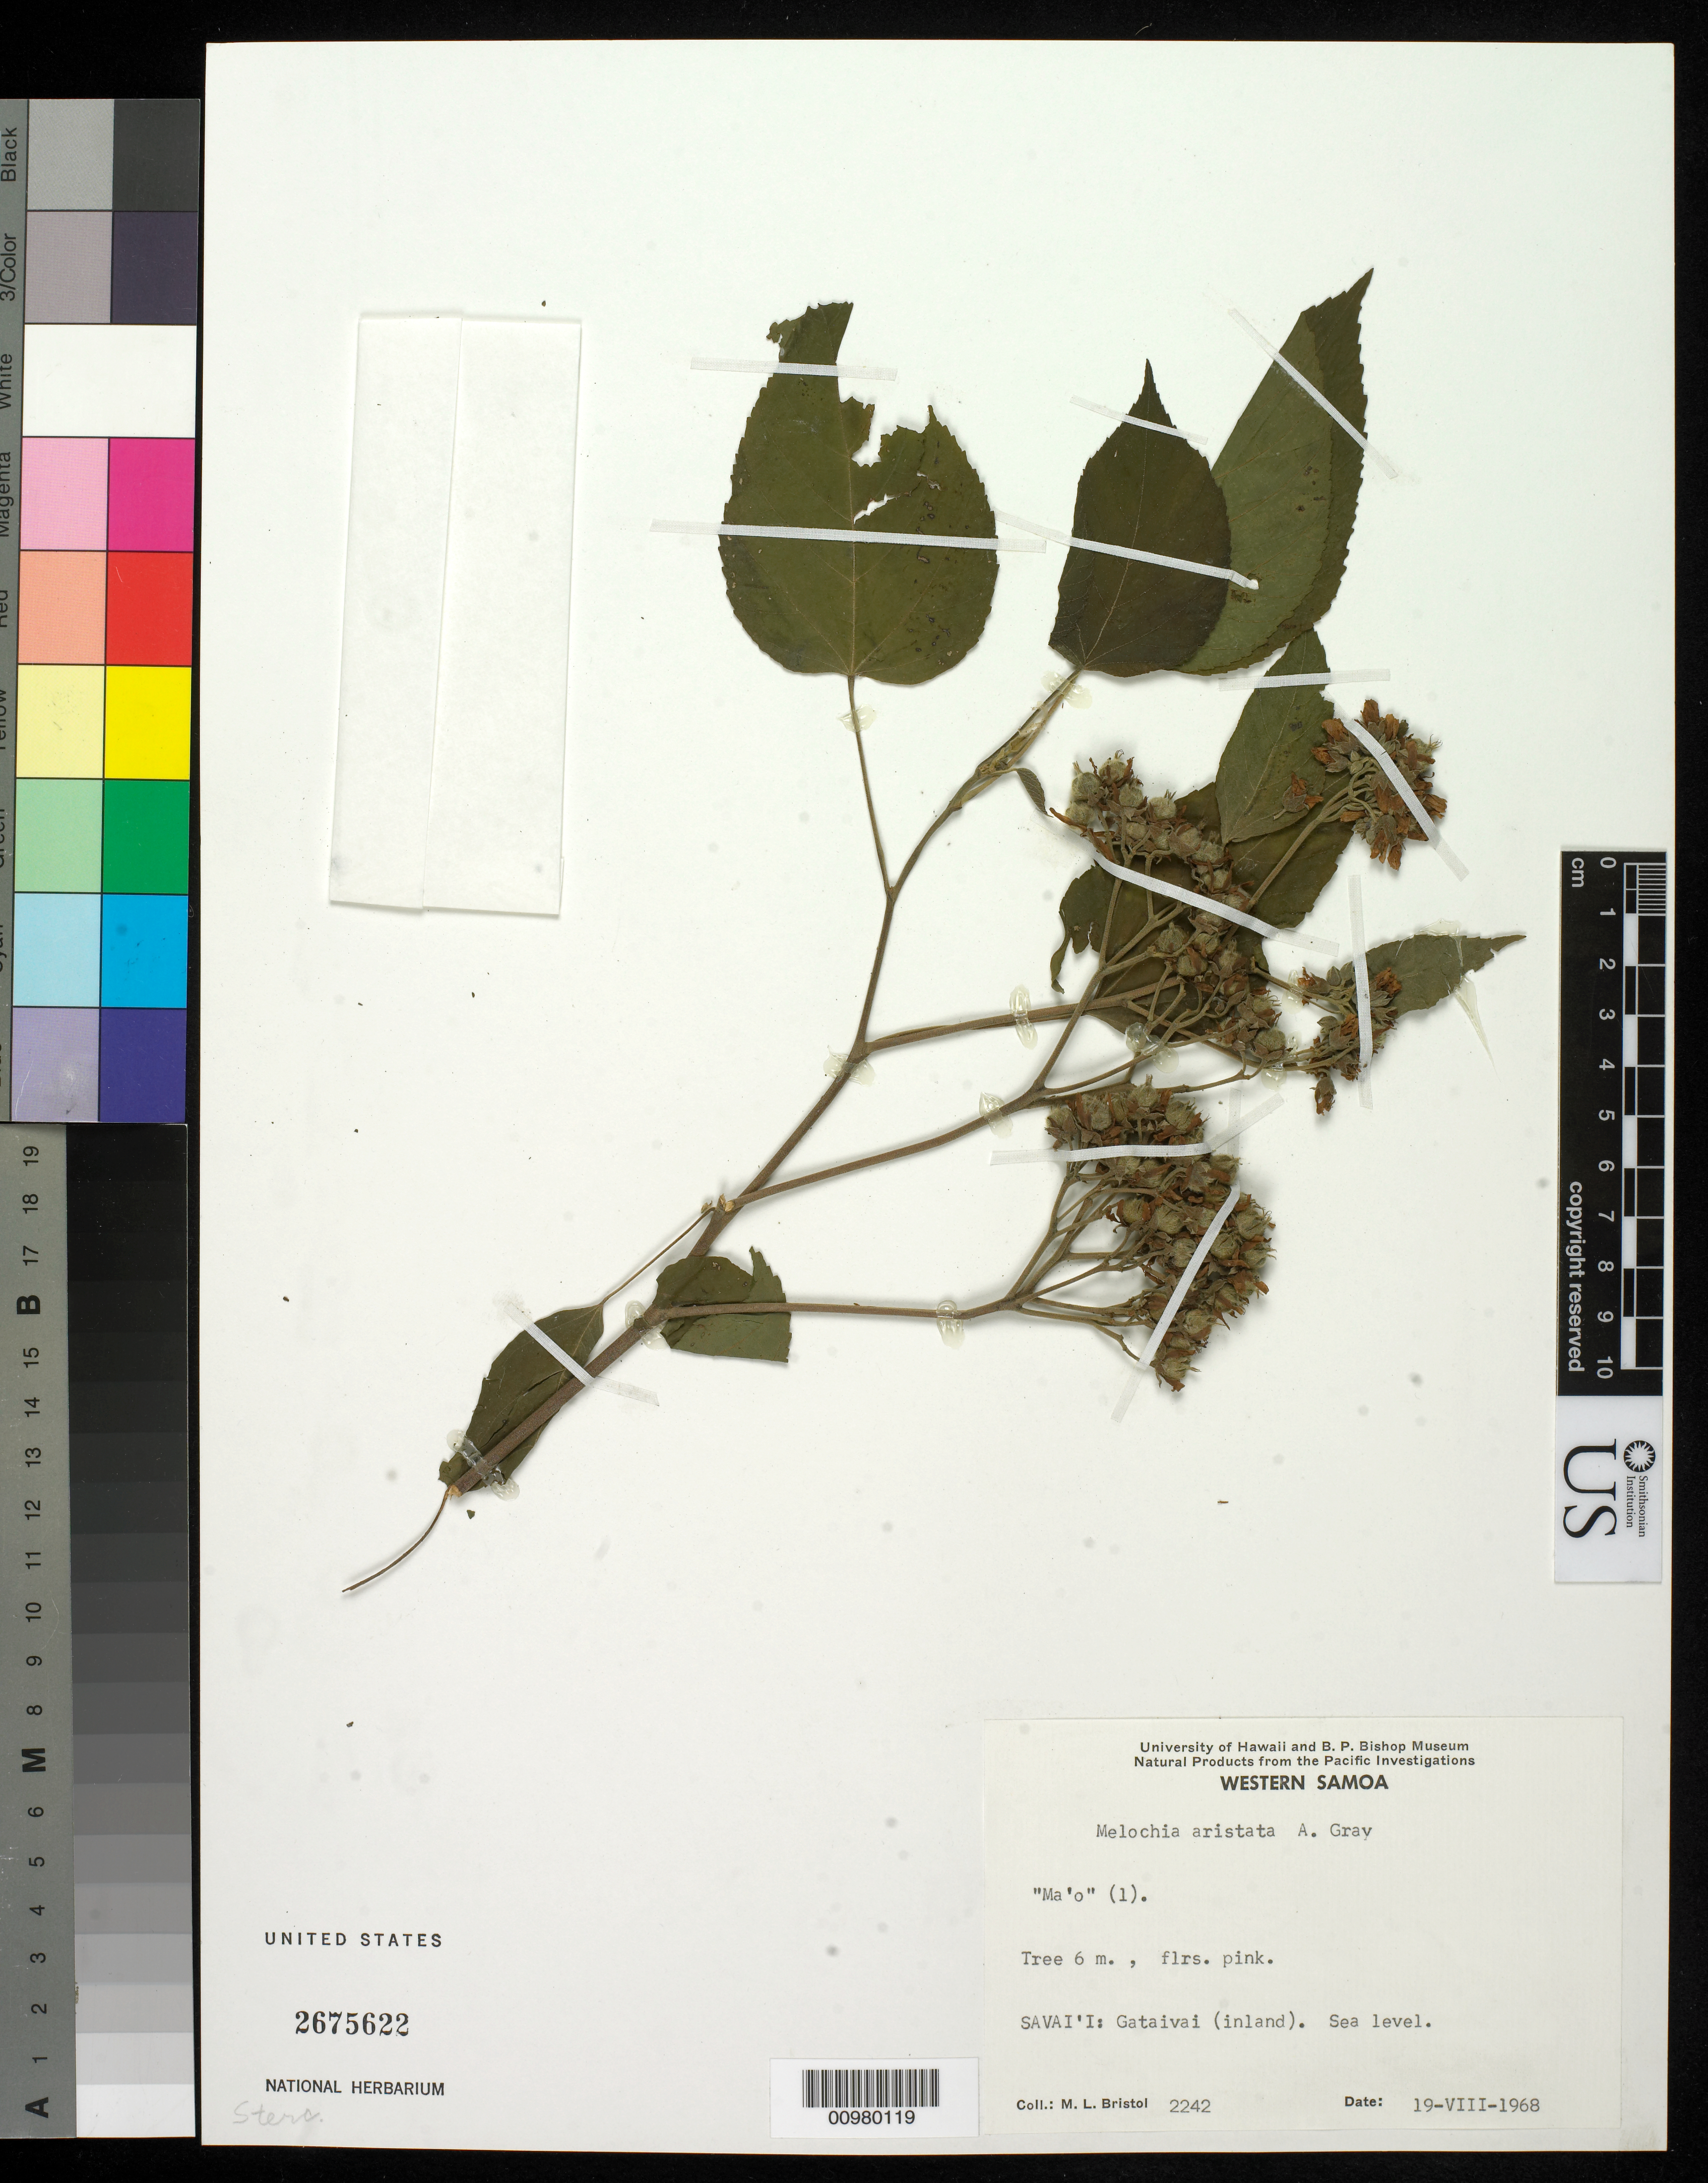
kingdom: Plantae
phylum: Tracheophyta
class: Magnoliopsida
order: Malvales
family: Malvaceae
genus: Melochia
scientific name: Melochia aristata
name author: A. Gray in Wilkes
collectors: M. L. Bristol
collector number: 2242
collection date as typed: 19 Aug 1968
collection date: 1968-08-19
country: Samoa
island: Savai'i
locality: Gataivai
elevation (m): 0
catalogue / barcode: US 2675622